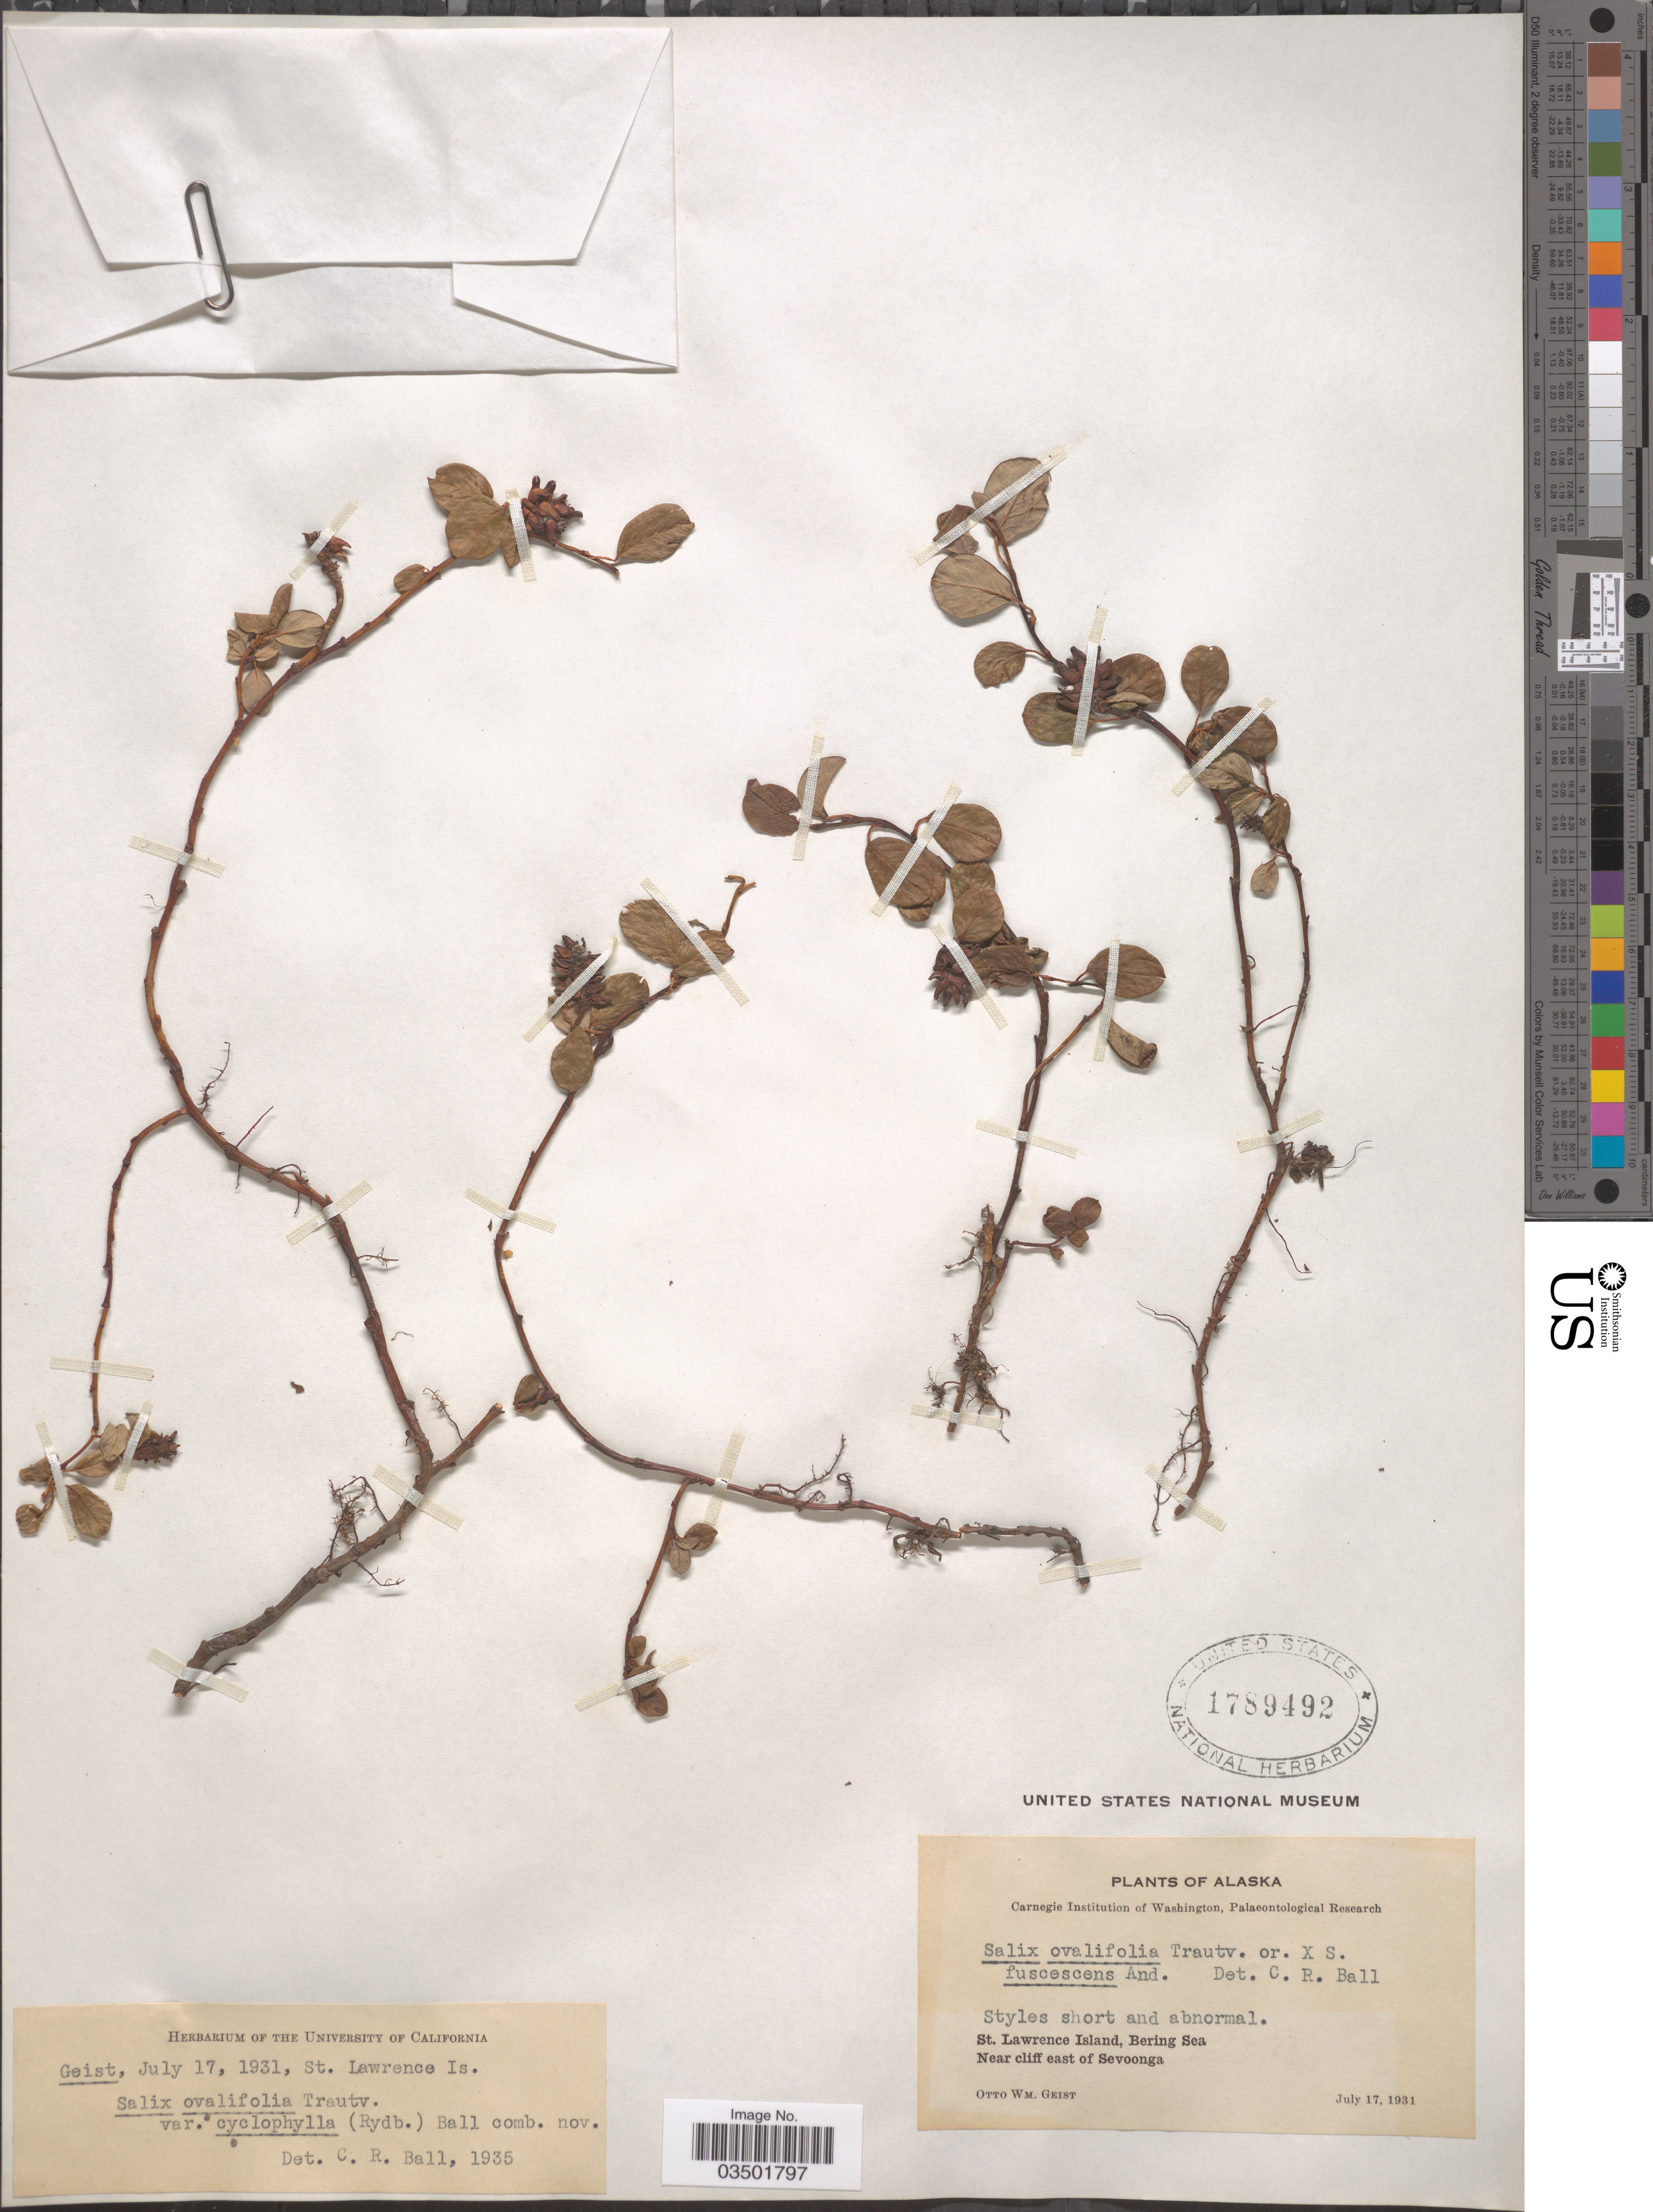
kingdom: Plantae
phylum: Tracheophyta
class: Magnoliopsida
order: Malpighiales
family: Salicaceae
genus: Salix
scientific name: Salix ovalifolia var. cyclophylla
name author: (Rydb.) C.R. Ball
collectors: O. Geist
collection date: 1931-07-17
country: United States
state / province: Alaska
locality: St. Lawrence Island, Bering Sea. Near cliff east of Sevoonga.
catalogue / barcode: US 1789492